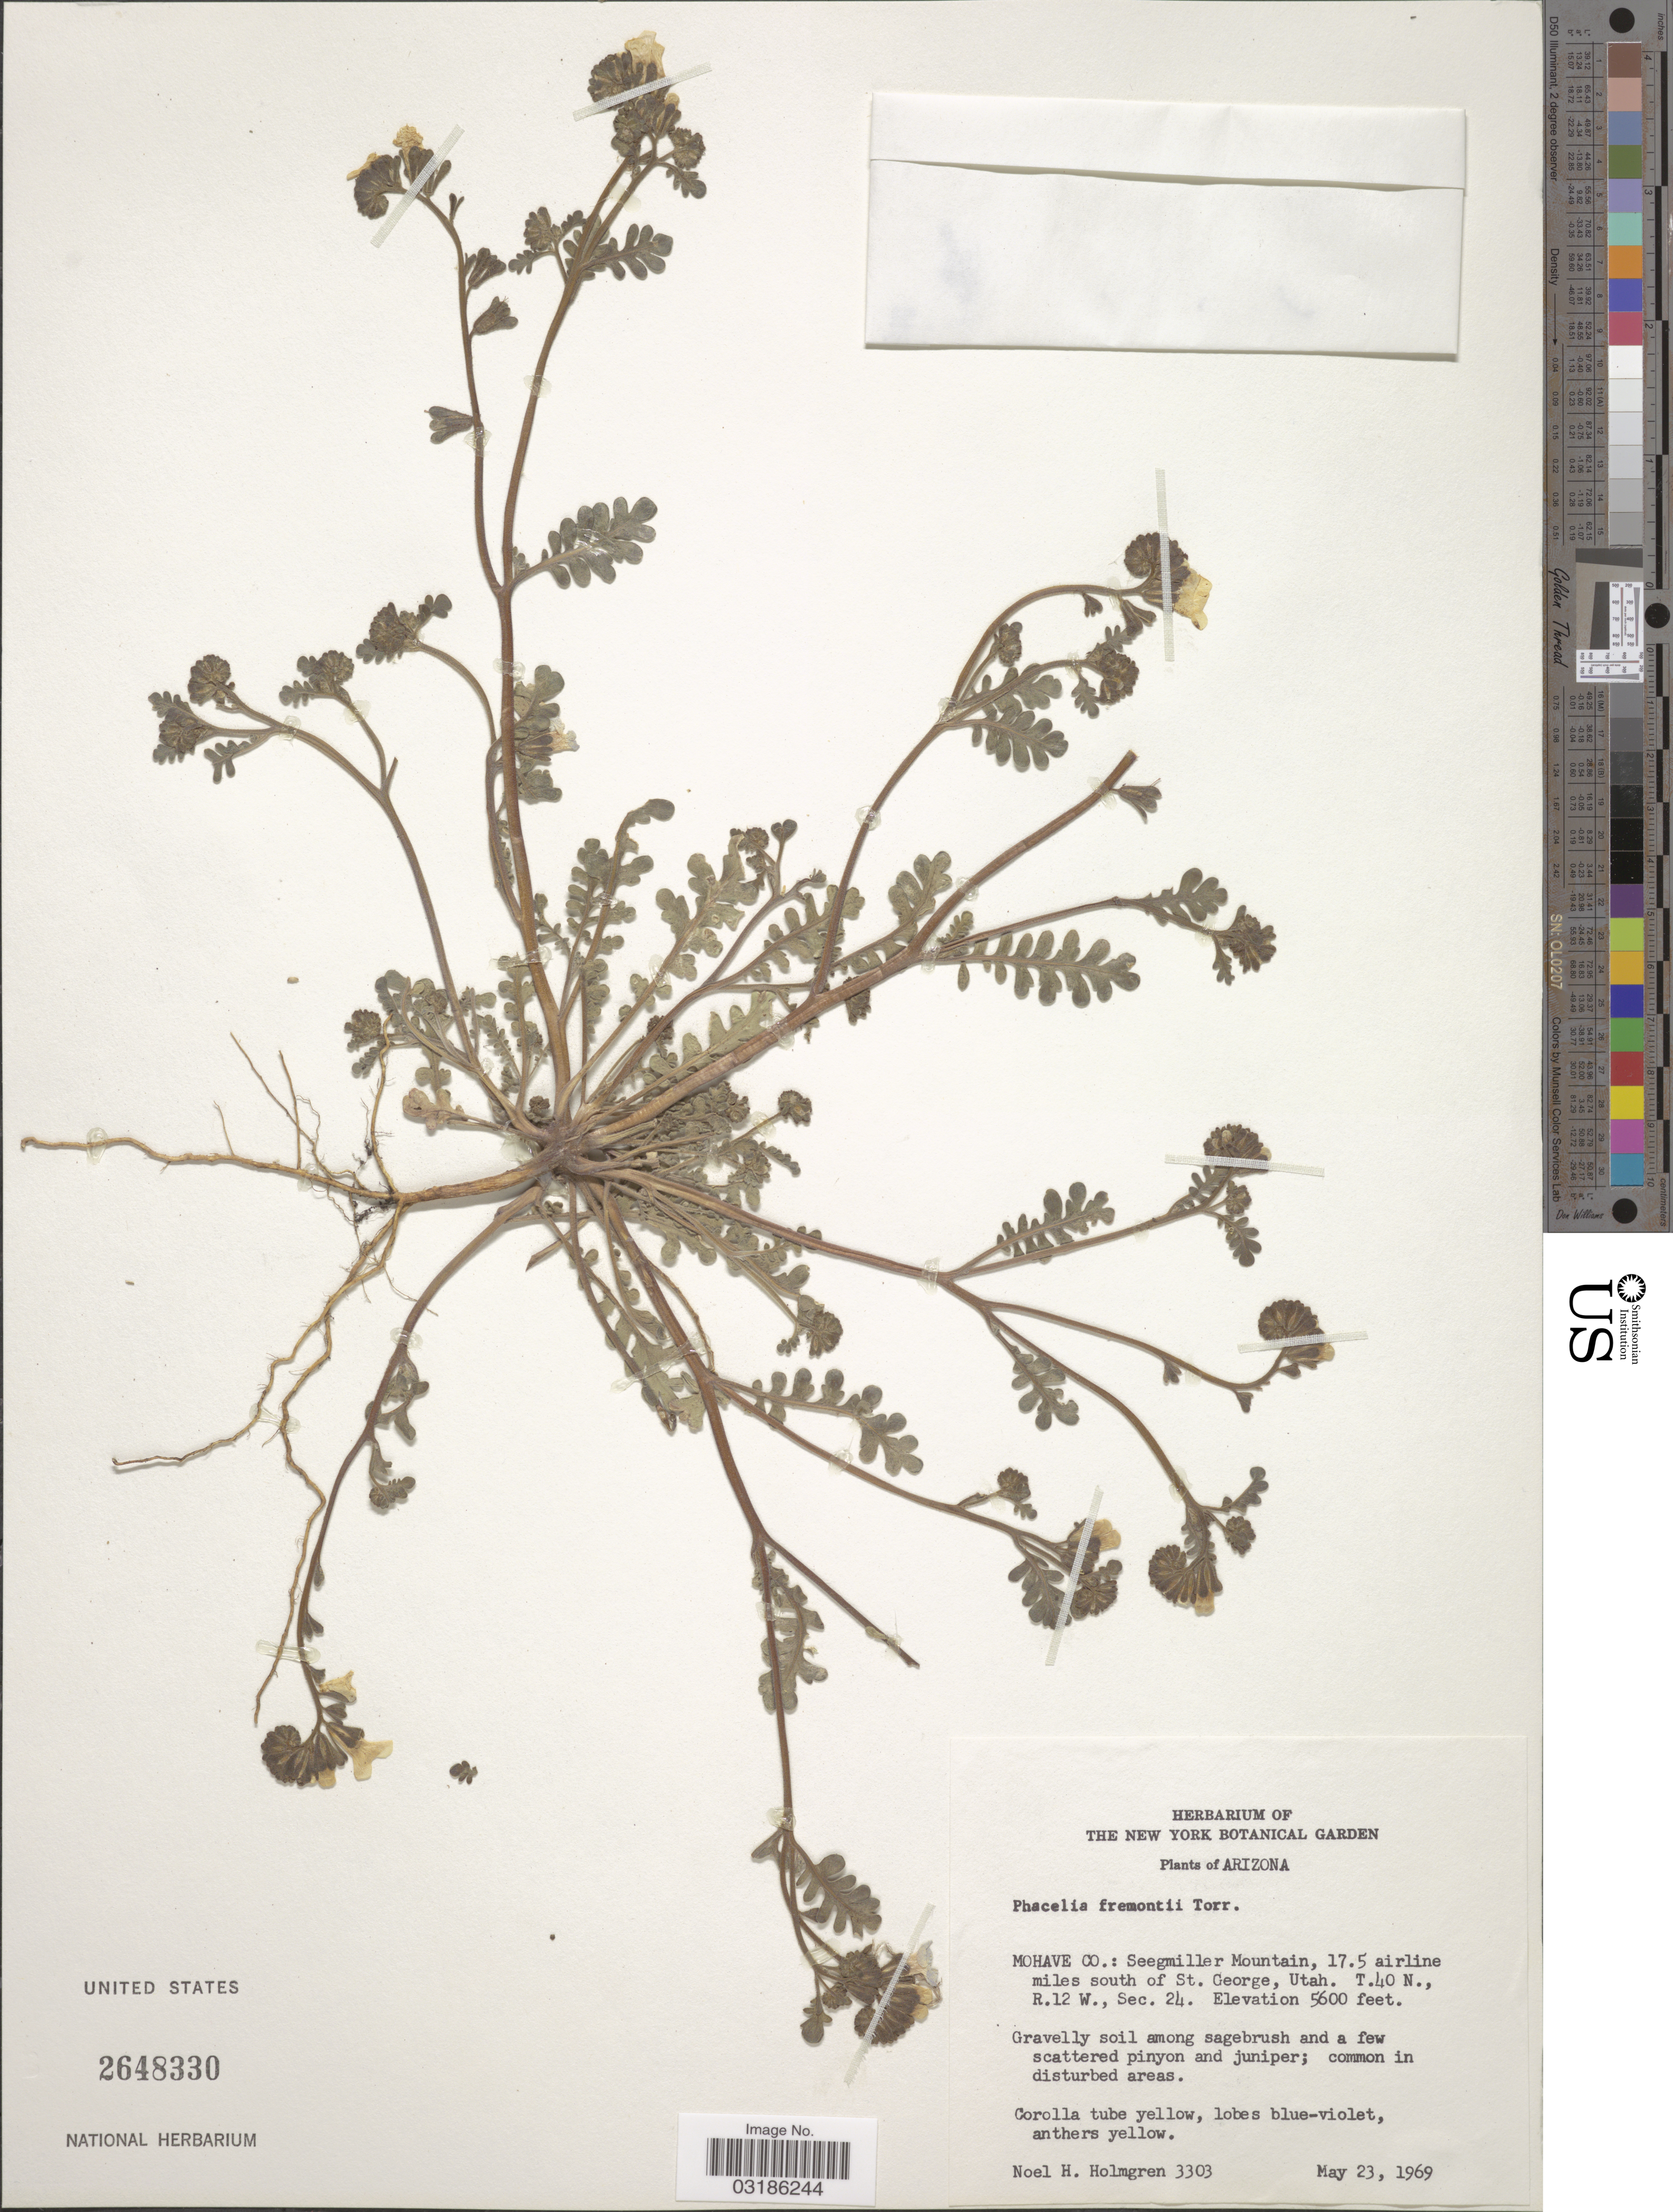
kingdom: Plantae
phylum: Tracheophyta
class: Magnoliopsida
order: Boraginales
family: Hydrophyllaceae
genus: Phacelia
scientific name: Phacelia fremontii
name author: Torr.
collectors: N. H. Holmgren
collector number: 3303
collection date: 1969-05-23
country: United States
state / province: Arizona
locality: Mohave Co.: Seegmiller Mountain, 17.5 airline miles south of St. George, Utah. T.40N., R.12 W., Sec. 24.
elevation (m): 1707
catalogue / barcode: US 2648330